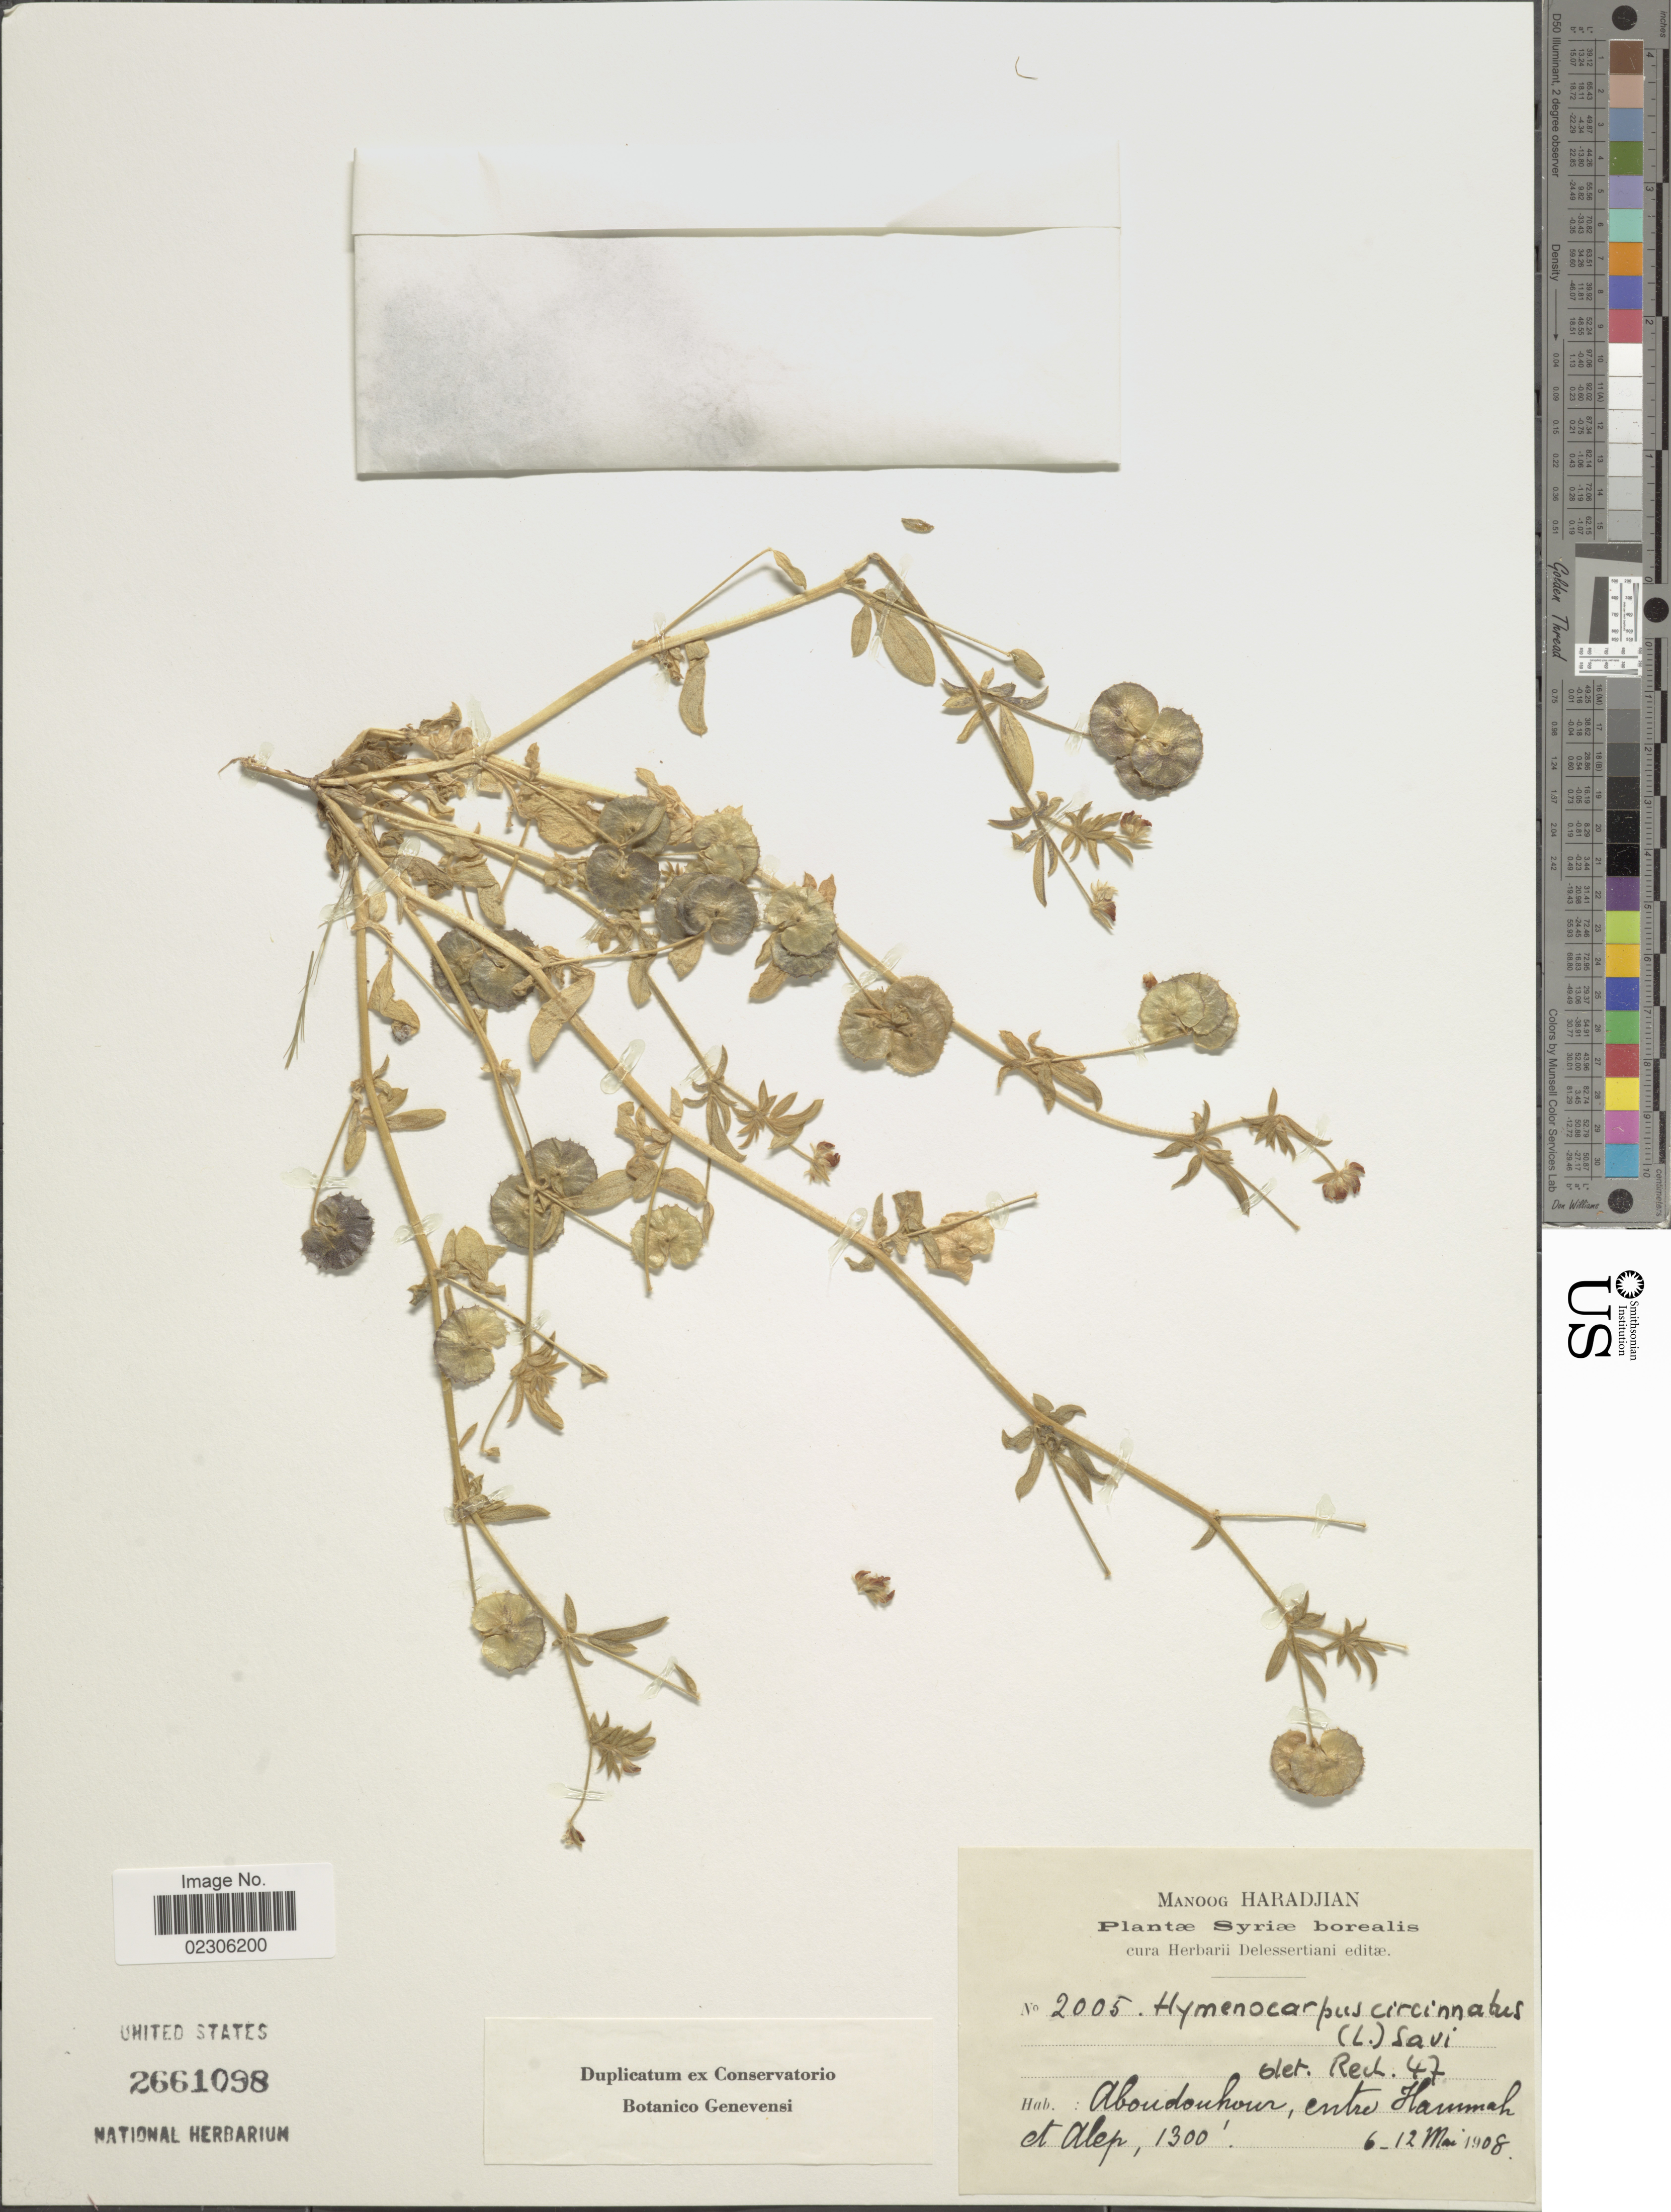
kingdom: Plantae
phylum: Tracheophyta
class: Magnoliopsida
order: Fabales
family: Fabaceae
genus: Hymenocarpos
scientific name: Hymenocarpos circinnatus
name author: (L.) Savi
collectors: M. Haradjian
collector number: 2005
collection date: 1908-05-06/1908-05-12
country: Syria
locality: Syriae borealis, Aboudouhour, entre Hammah et Alep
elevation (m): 396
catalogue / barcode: US 2661098